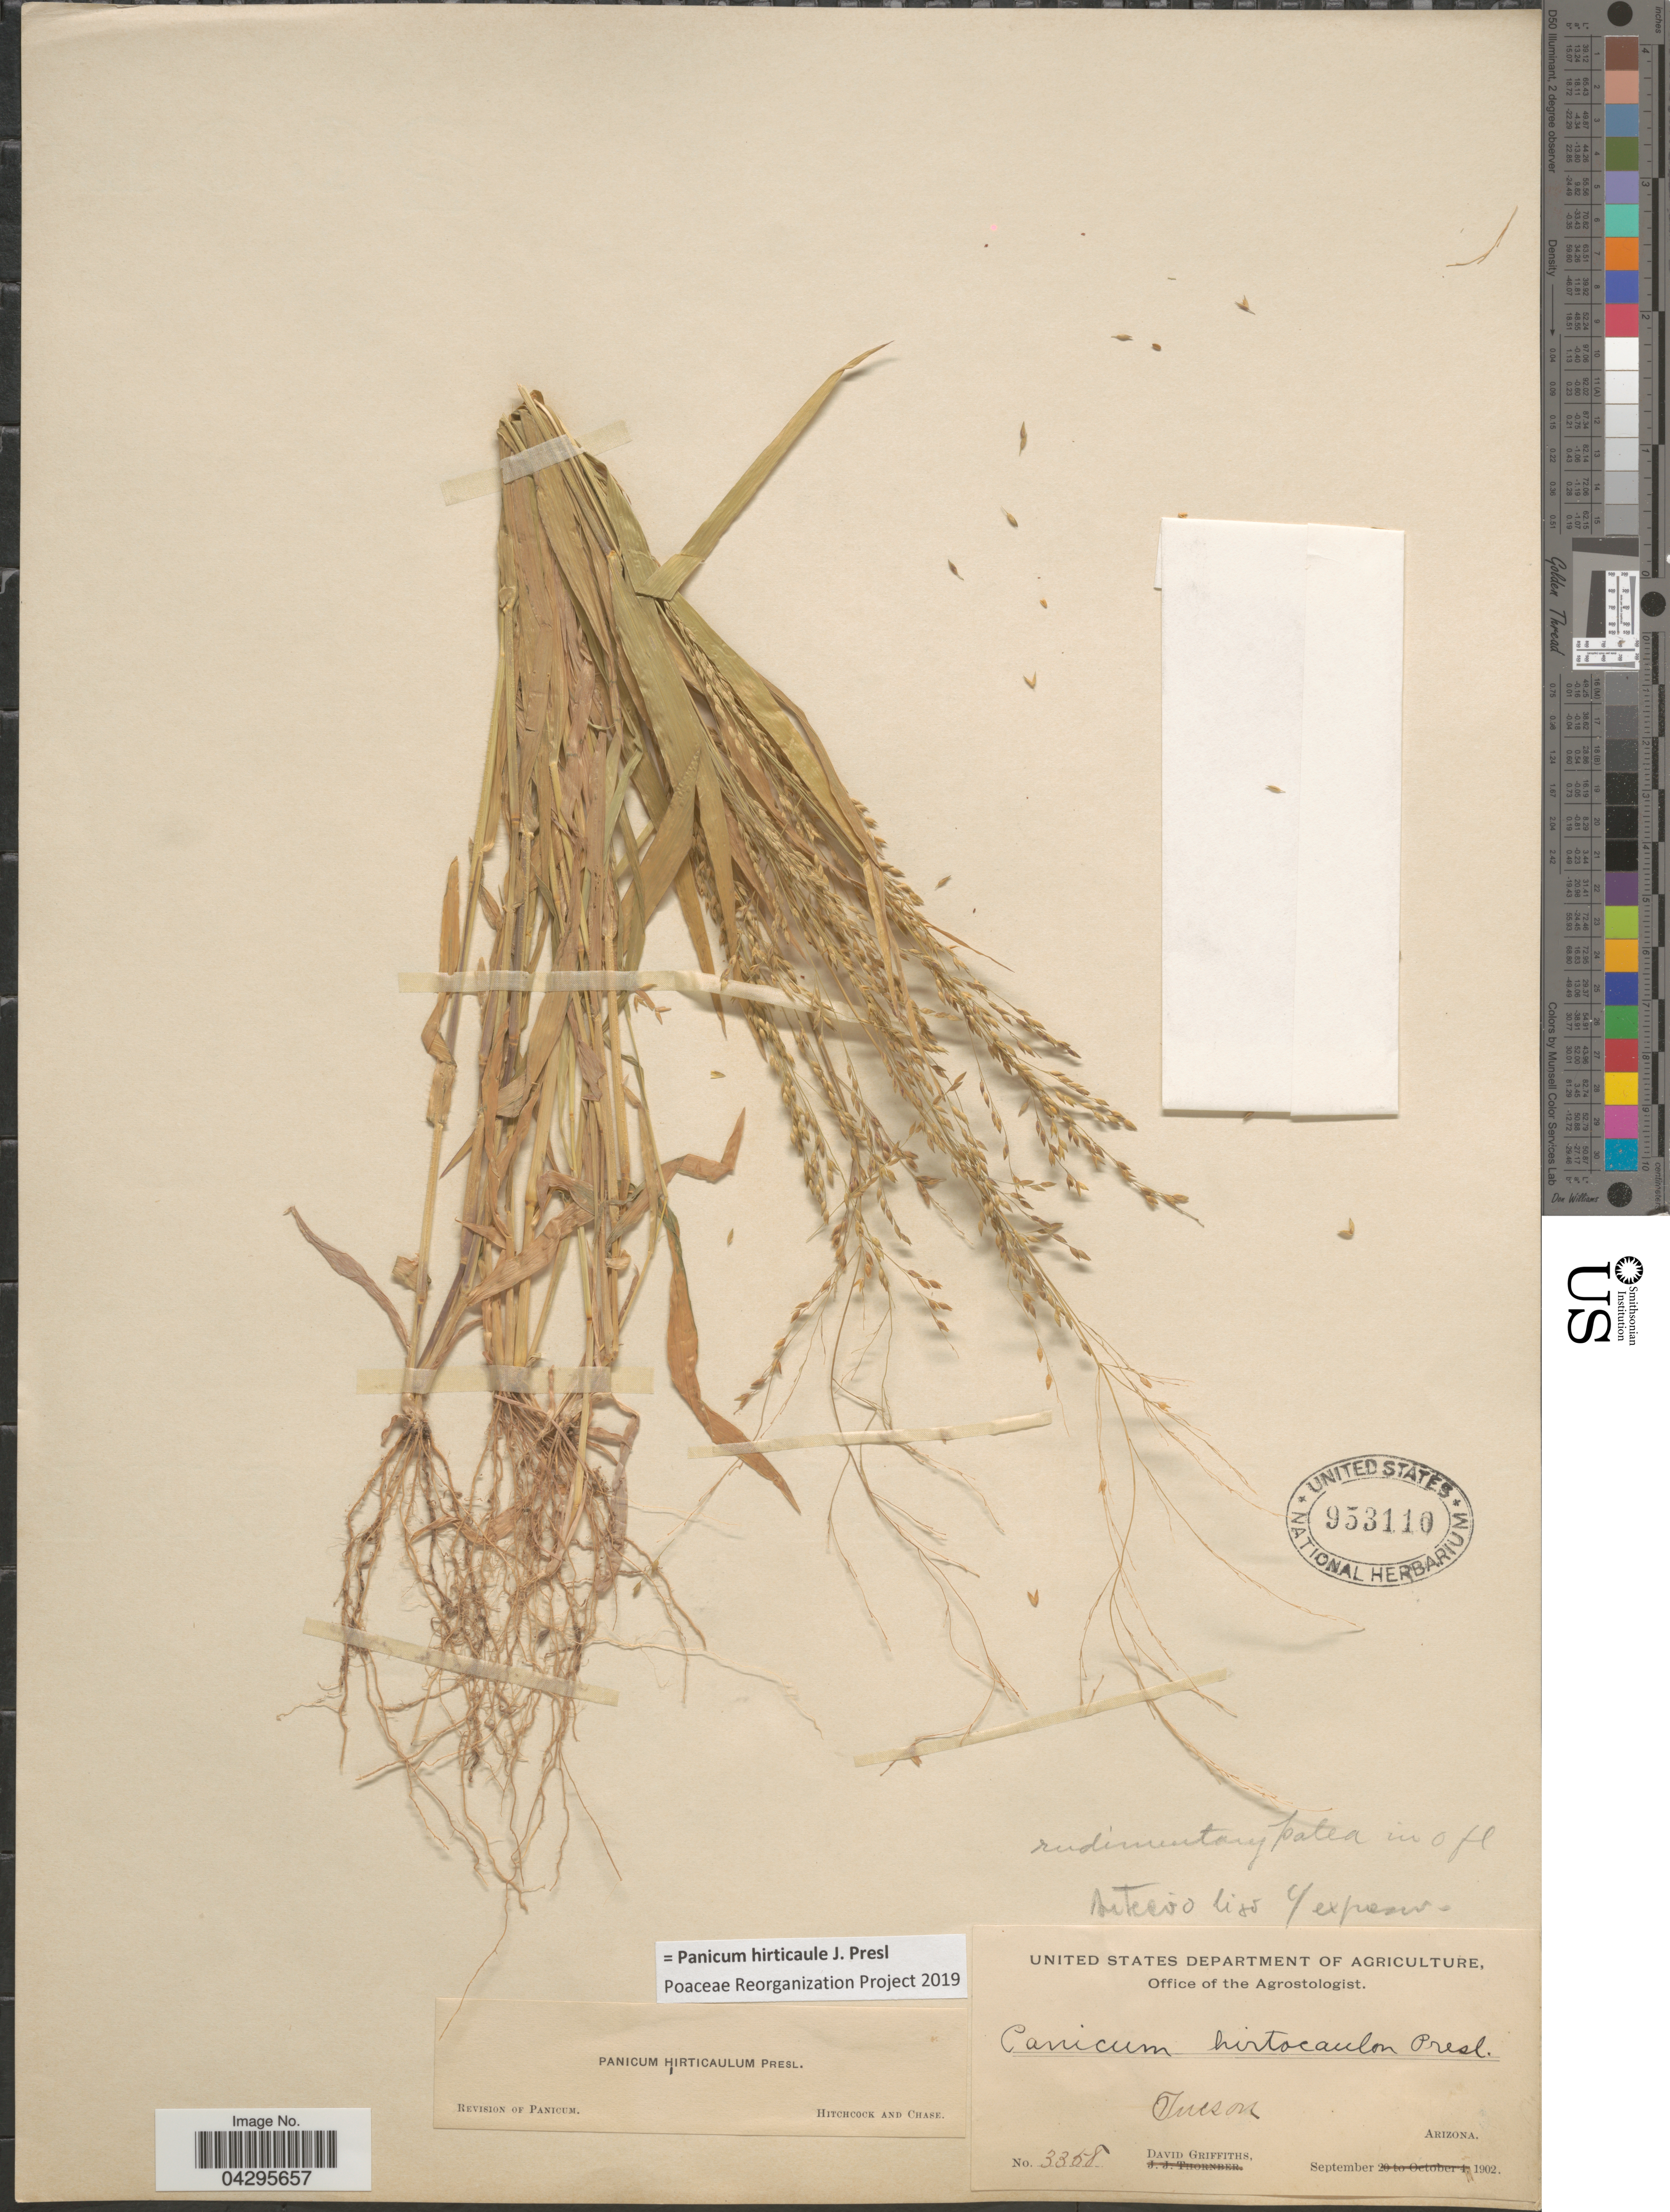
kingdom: Plantae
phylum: Tracheophyta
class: Liliopsida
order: Poales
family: Poaceae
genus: Panicum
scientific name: Panicum hirticaule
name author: J. Presl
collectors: D. Griffiths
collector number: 3358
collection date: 1902-09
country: United States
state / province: Arizona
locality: Tucson.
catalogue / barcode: US 953110